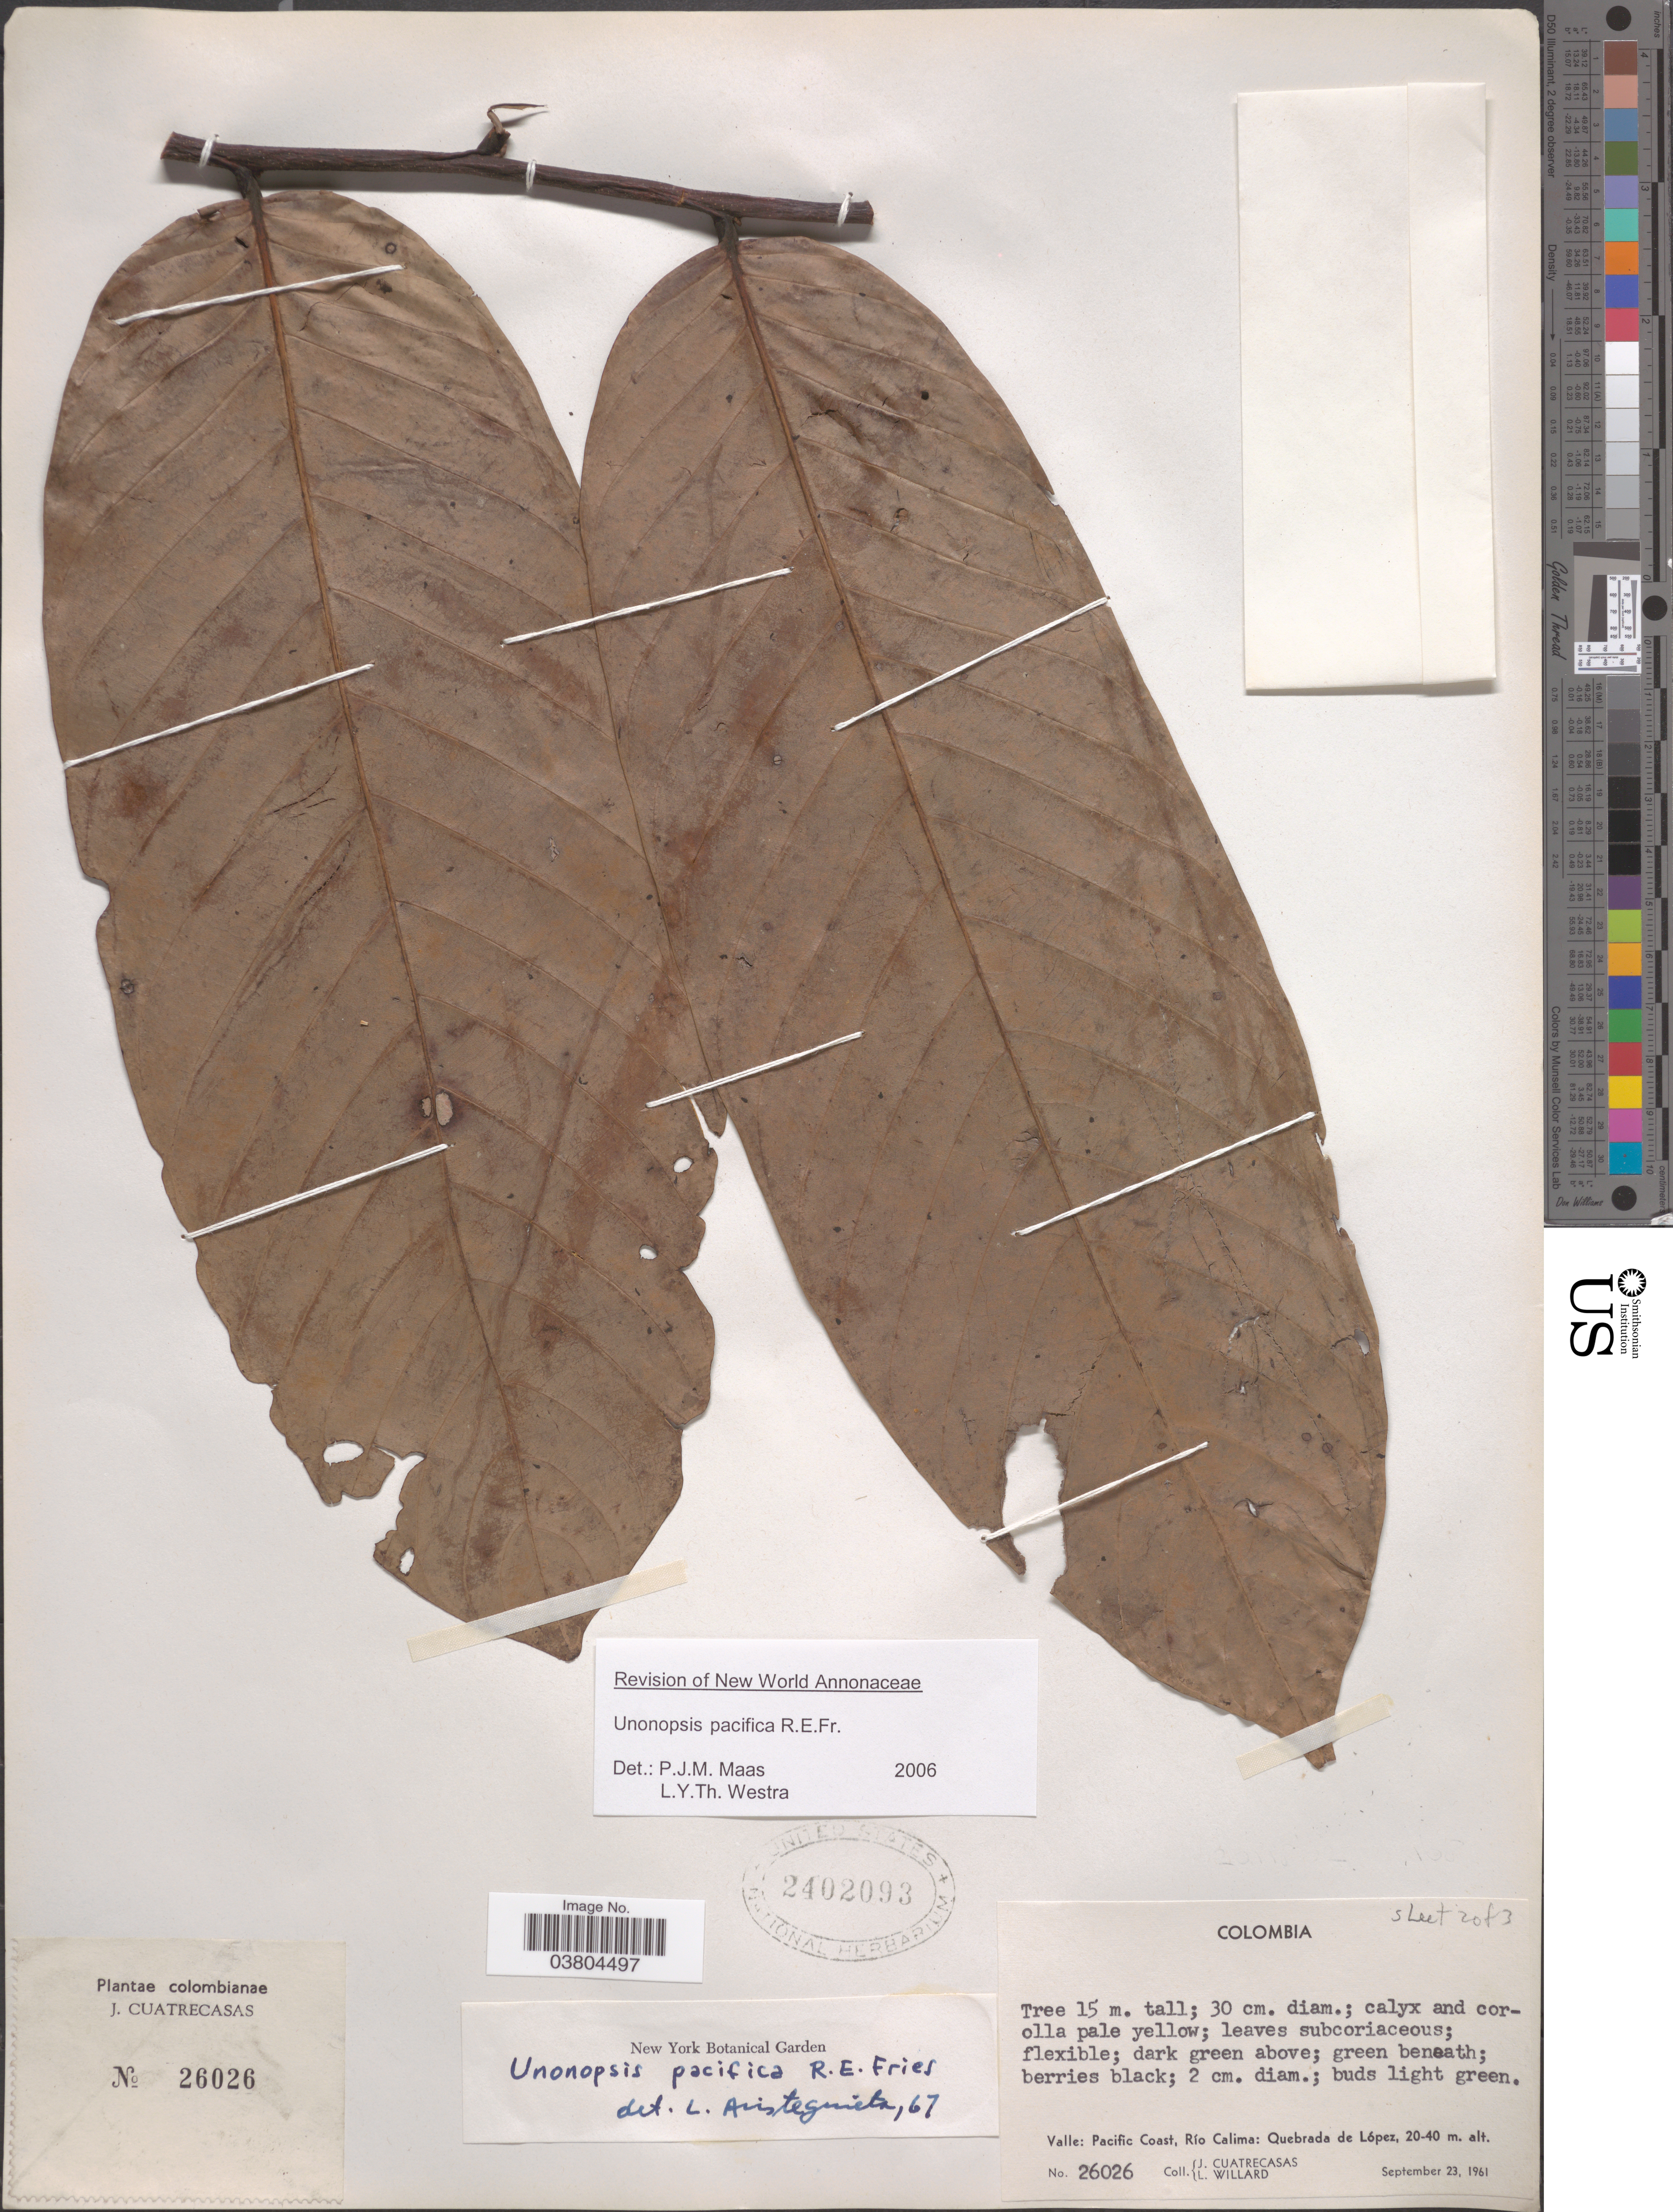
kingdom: Plantae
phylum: Tracheophyta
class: Magnoliopsida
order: Magnoliales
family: Annonaceae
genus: Unonopsis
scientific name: Unonopsis pacifica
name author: R.E. Fr.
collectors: J. Cuatrecasas & L. Willard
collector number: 26026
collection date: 1961-09-23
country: Colombia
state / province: Valle del Cauca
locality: Valle: Pacific Coast, Río Calima: Quebrada de López.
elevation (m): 20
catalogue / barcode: US 2402093